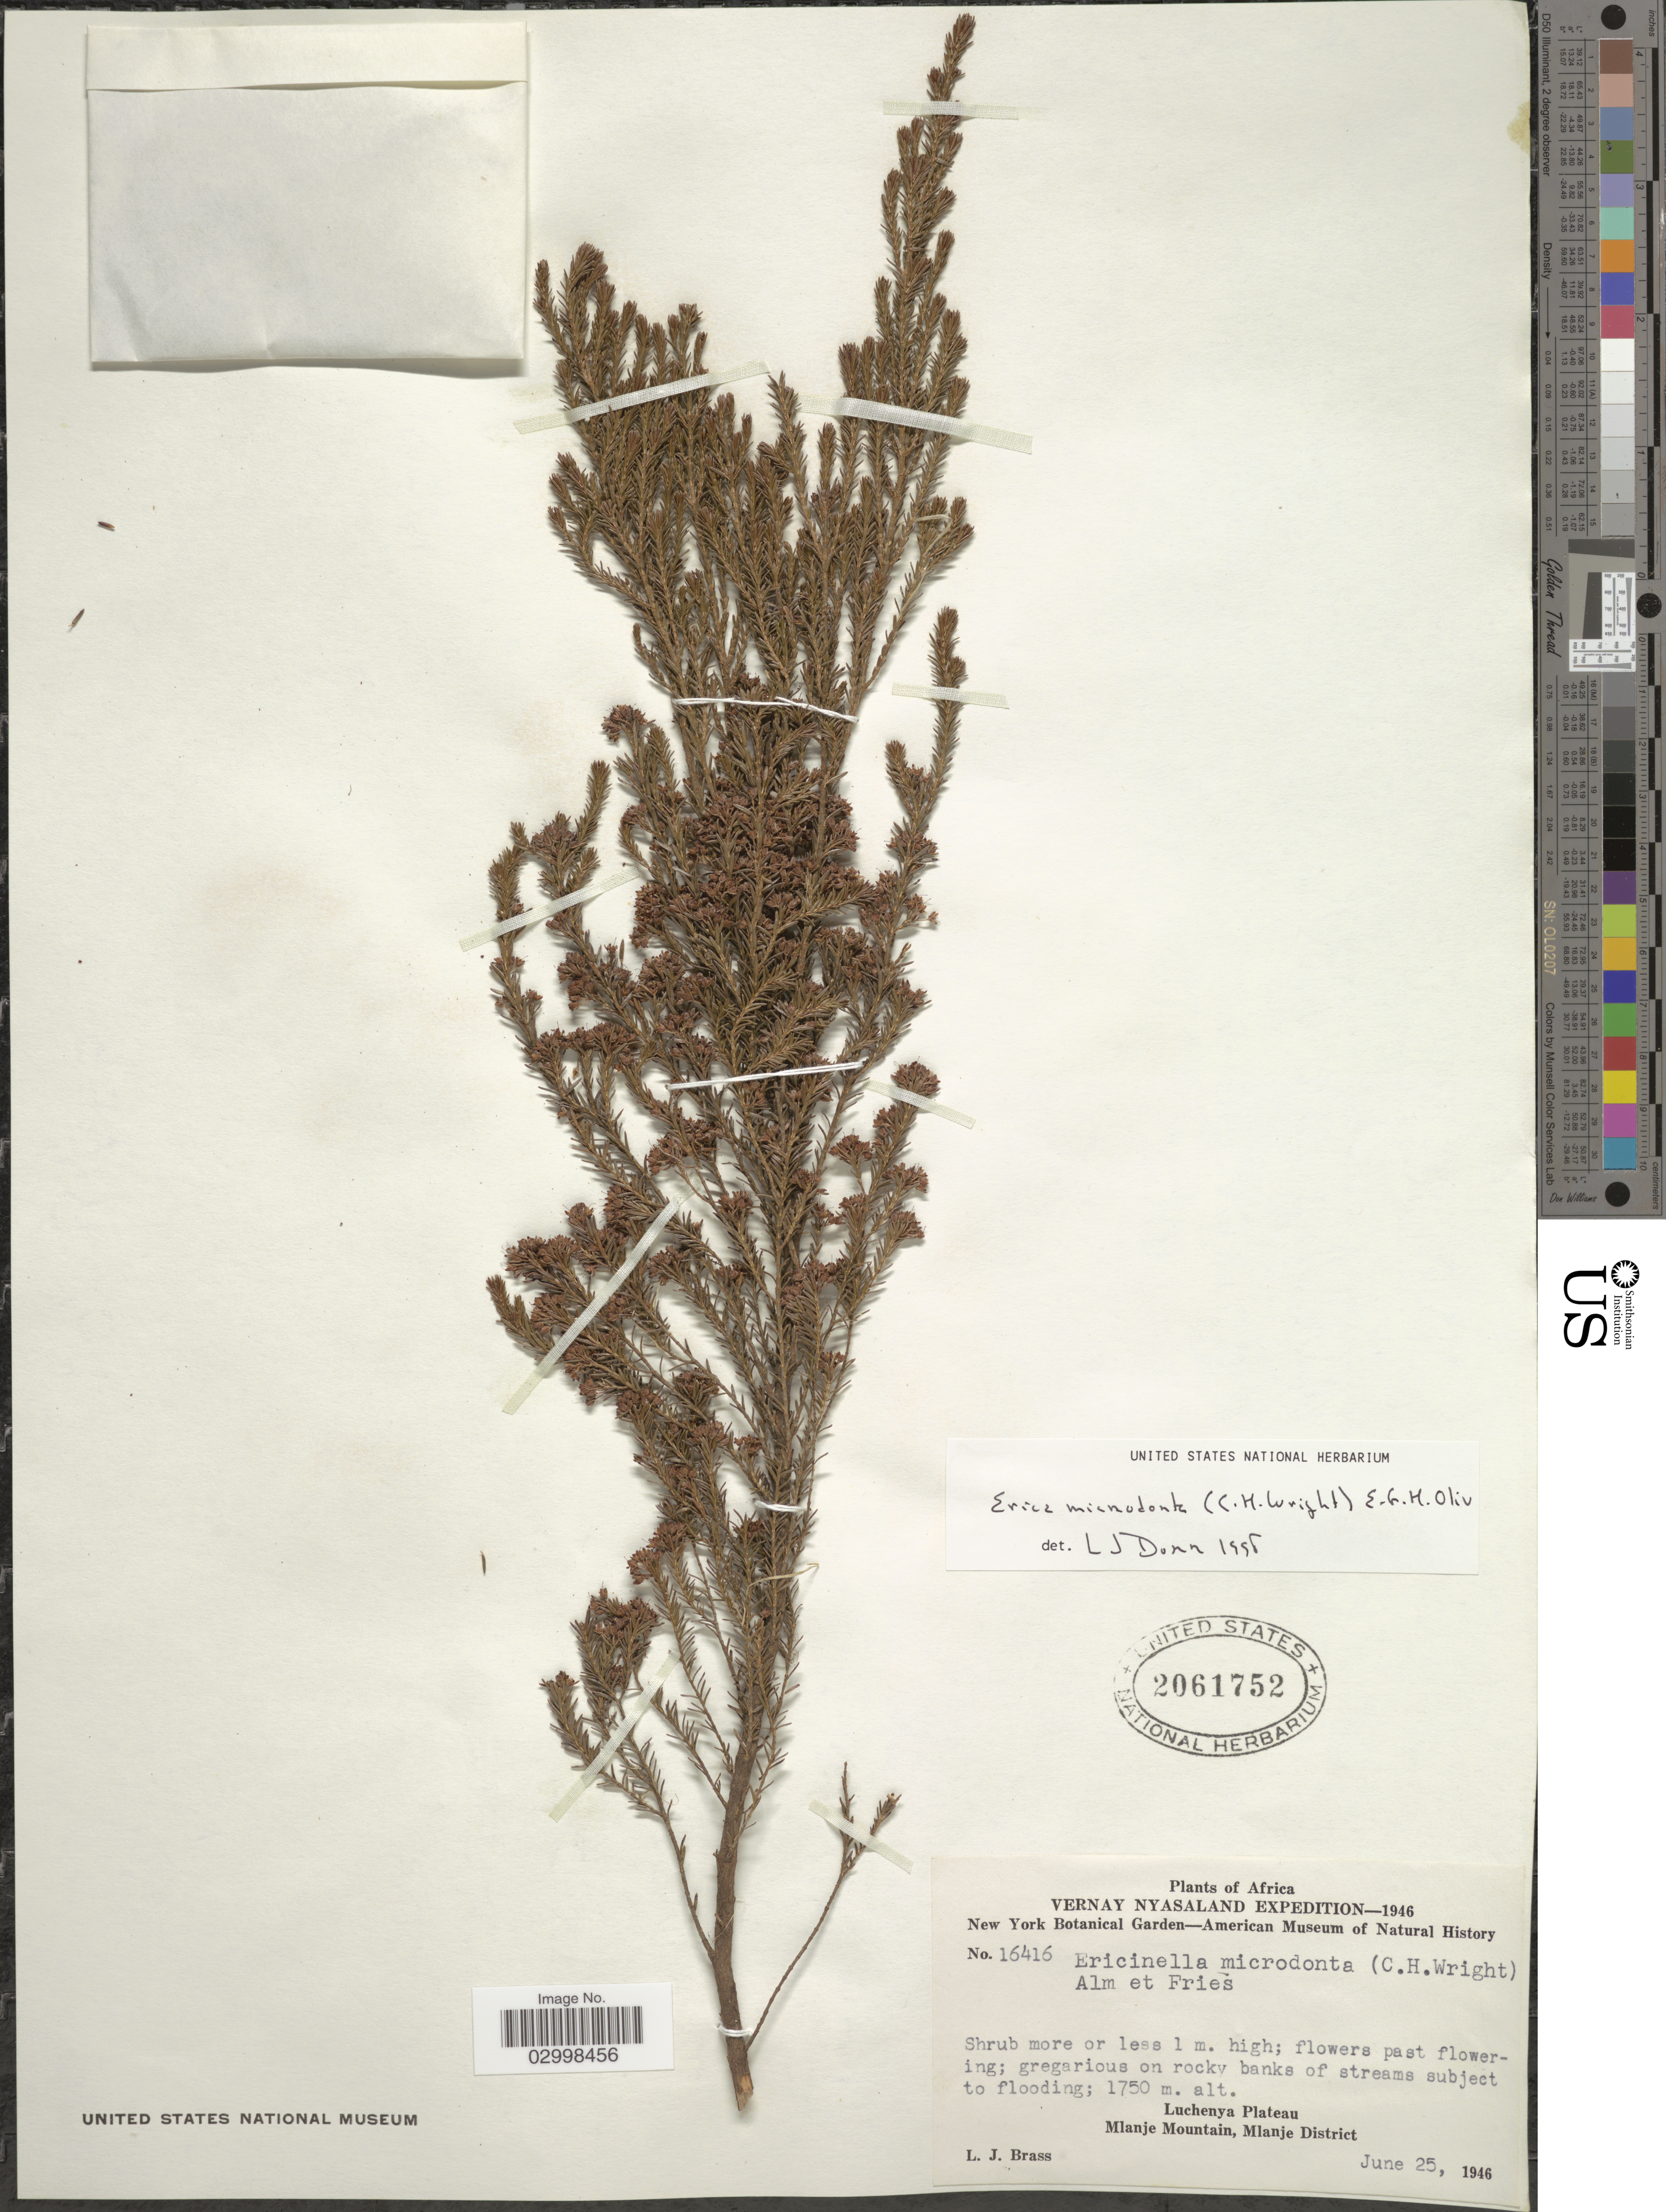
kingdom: Plantae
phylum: Tracheophyta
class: Magnoliopsida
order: Ericales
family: Ericaceae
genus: Erica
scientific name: Erica microdonta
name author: (C.H. Wright) E.G.H. Oliv.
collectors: L. J. Brass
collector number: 16416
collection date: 1946-06-25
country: Malawi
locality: Vernay Nyasaland, Luchenya Plateau, Mlanje Mountain, Mlanje District.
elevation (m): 1750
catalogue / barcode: US 2061752